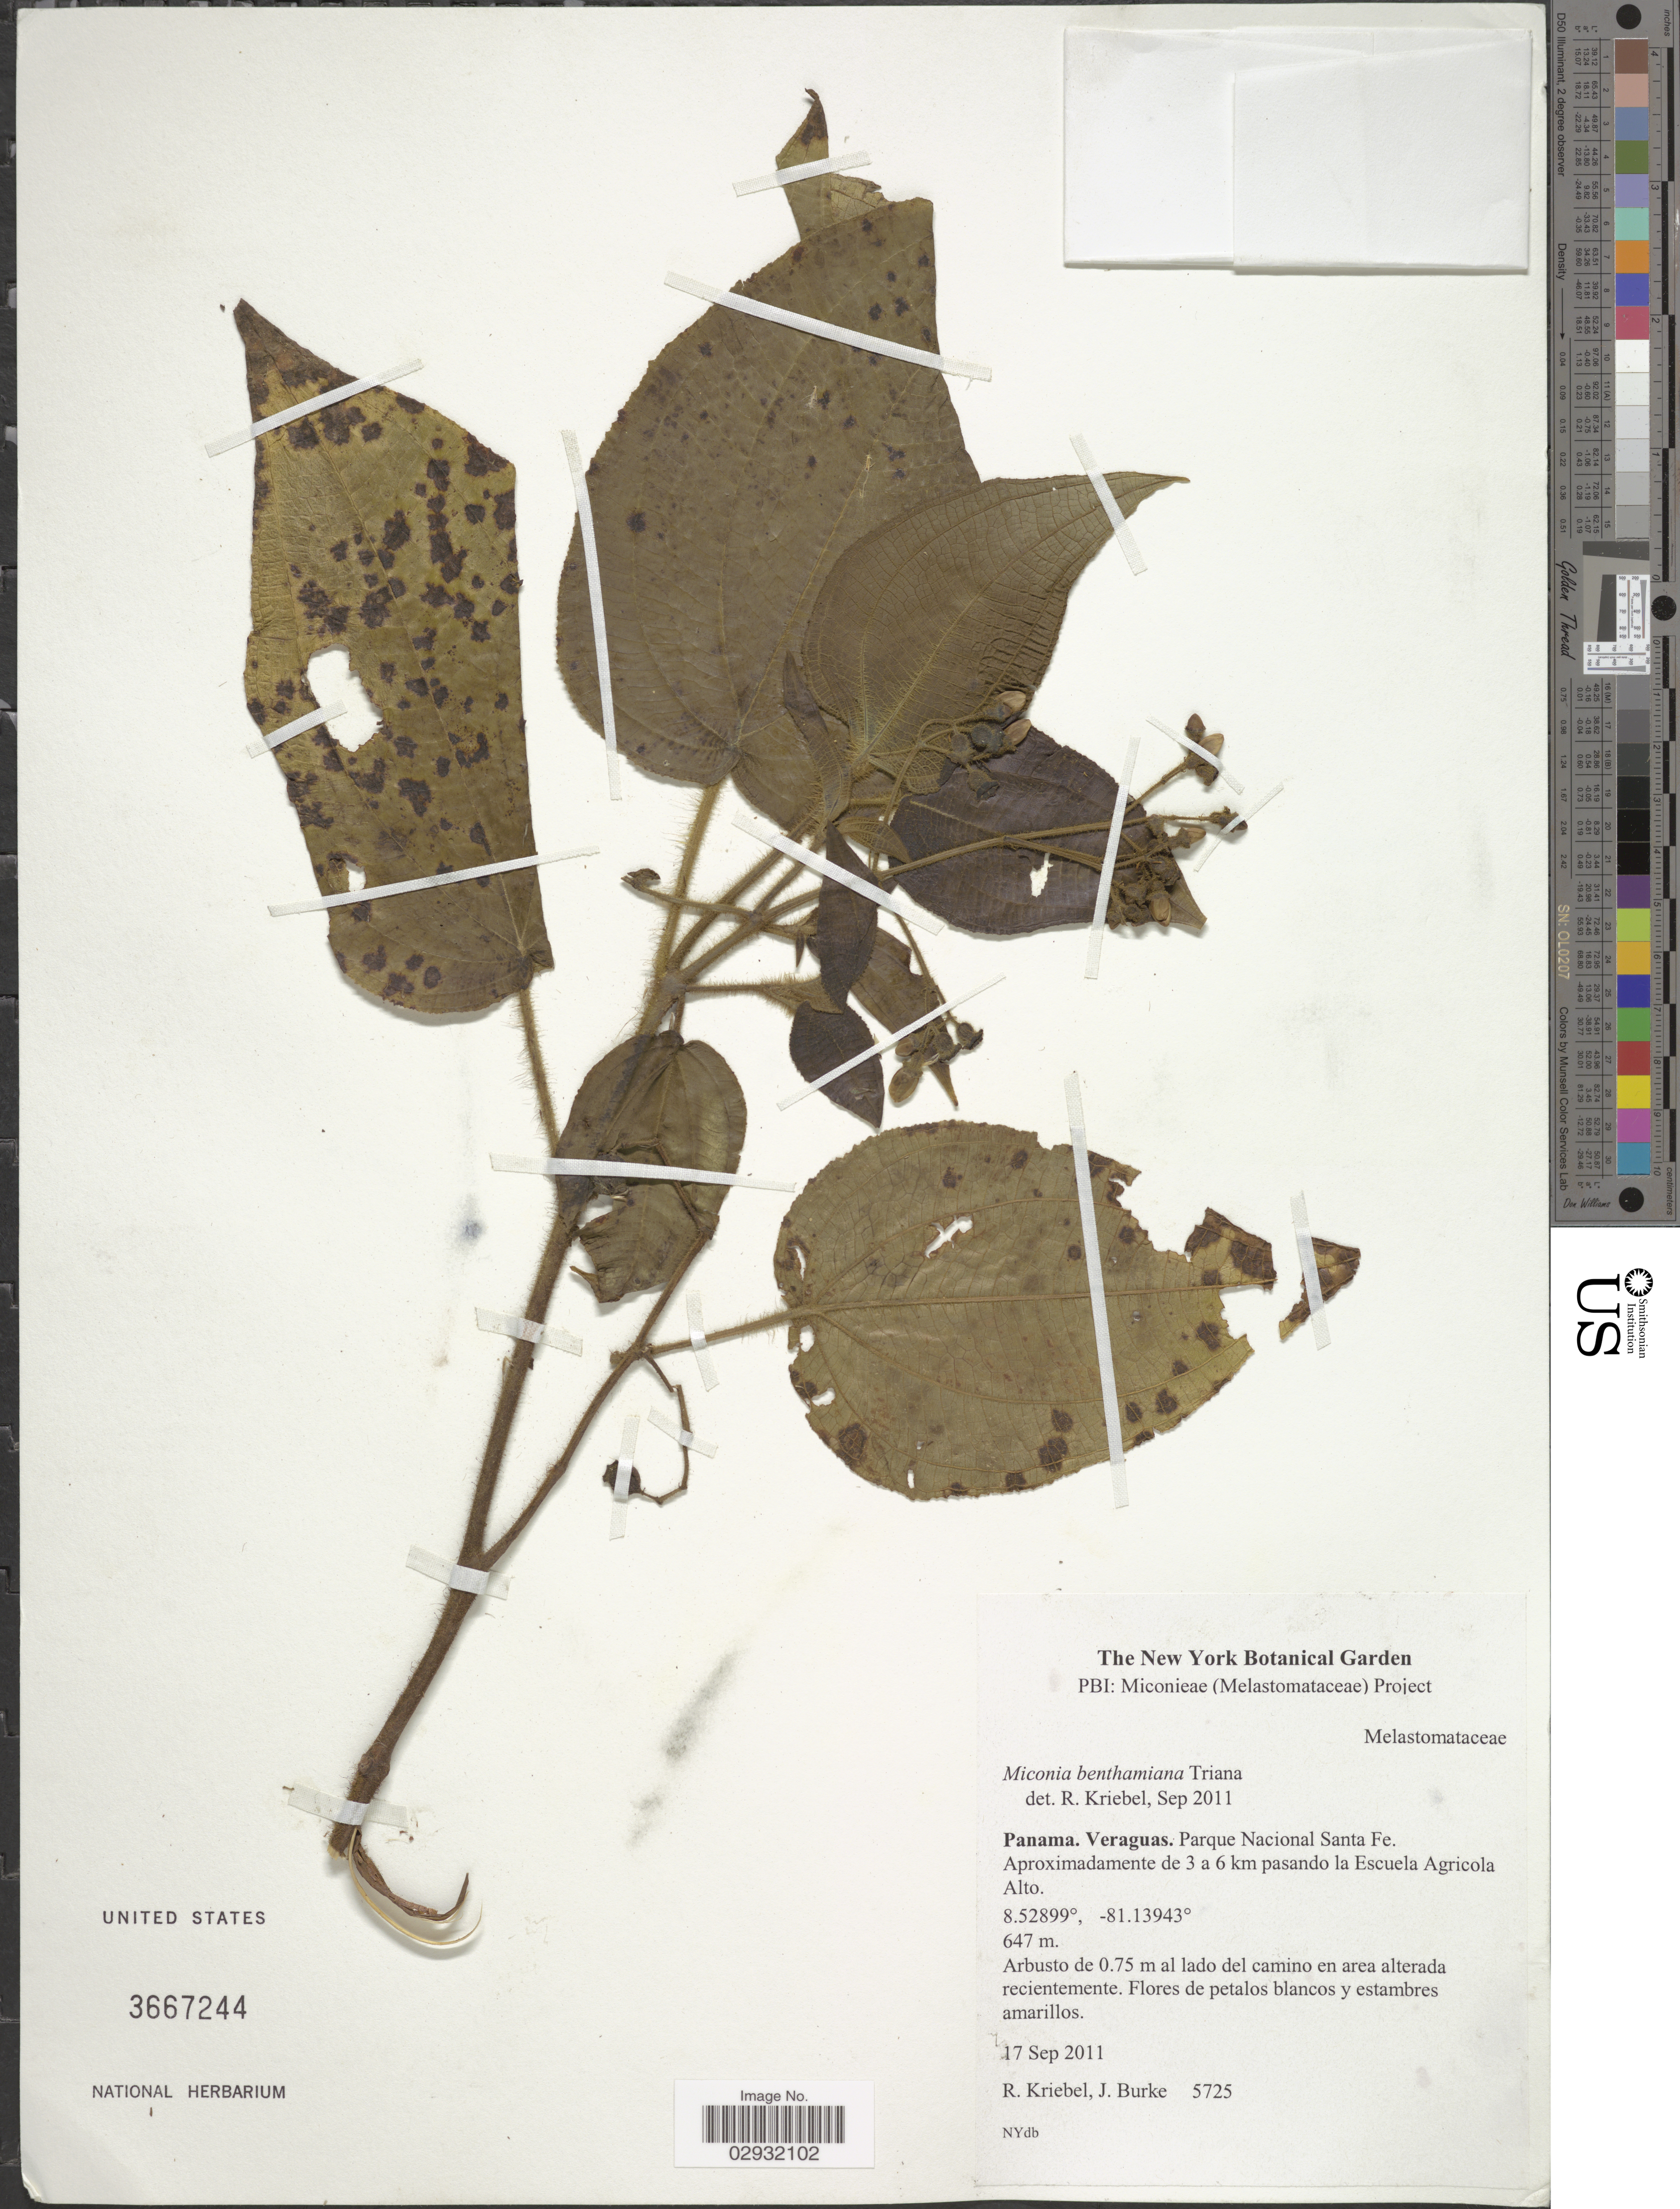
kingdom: Plantae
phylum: Tracheophyta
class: Magnoliopsida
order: Myrtales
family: Melastomataceae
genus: Miconia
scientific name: Miconia benthamiana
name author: Triana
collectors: R. Kriebel & J. Burke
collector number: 5725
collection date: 2011-09-17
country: Panama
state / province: Veraguas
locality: Parque Nacional Santa Fe, Aproximadamente de 3 a 6 km pasando la Escuela Agricola Alto.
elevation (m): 647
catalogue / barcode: US 3667244